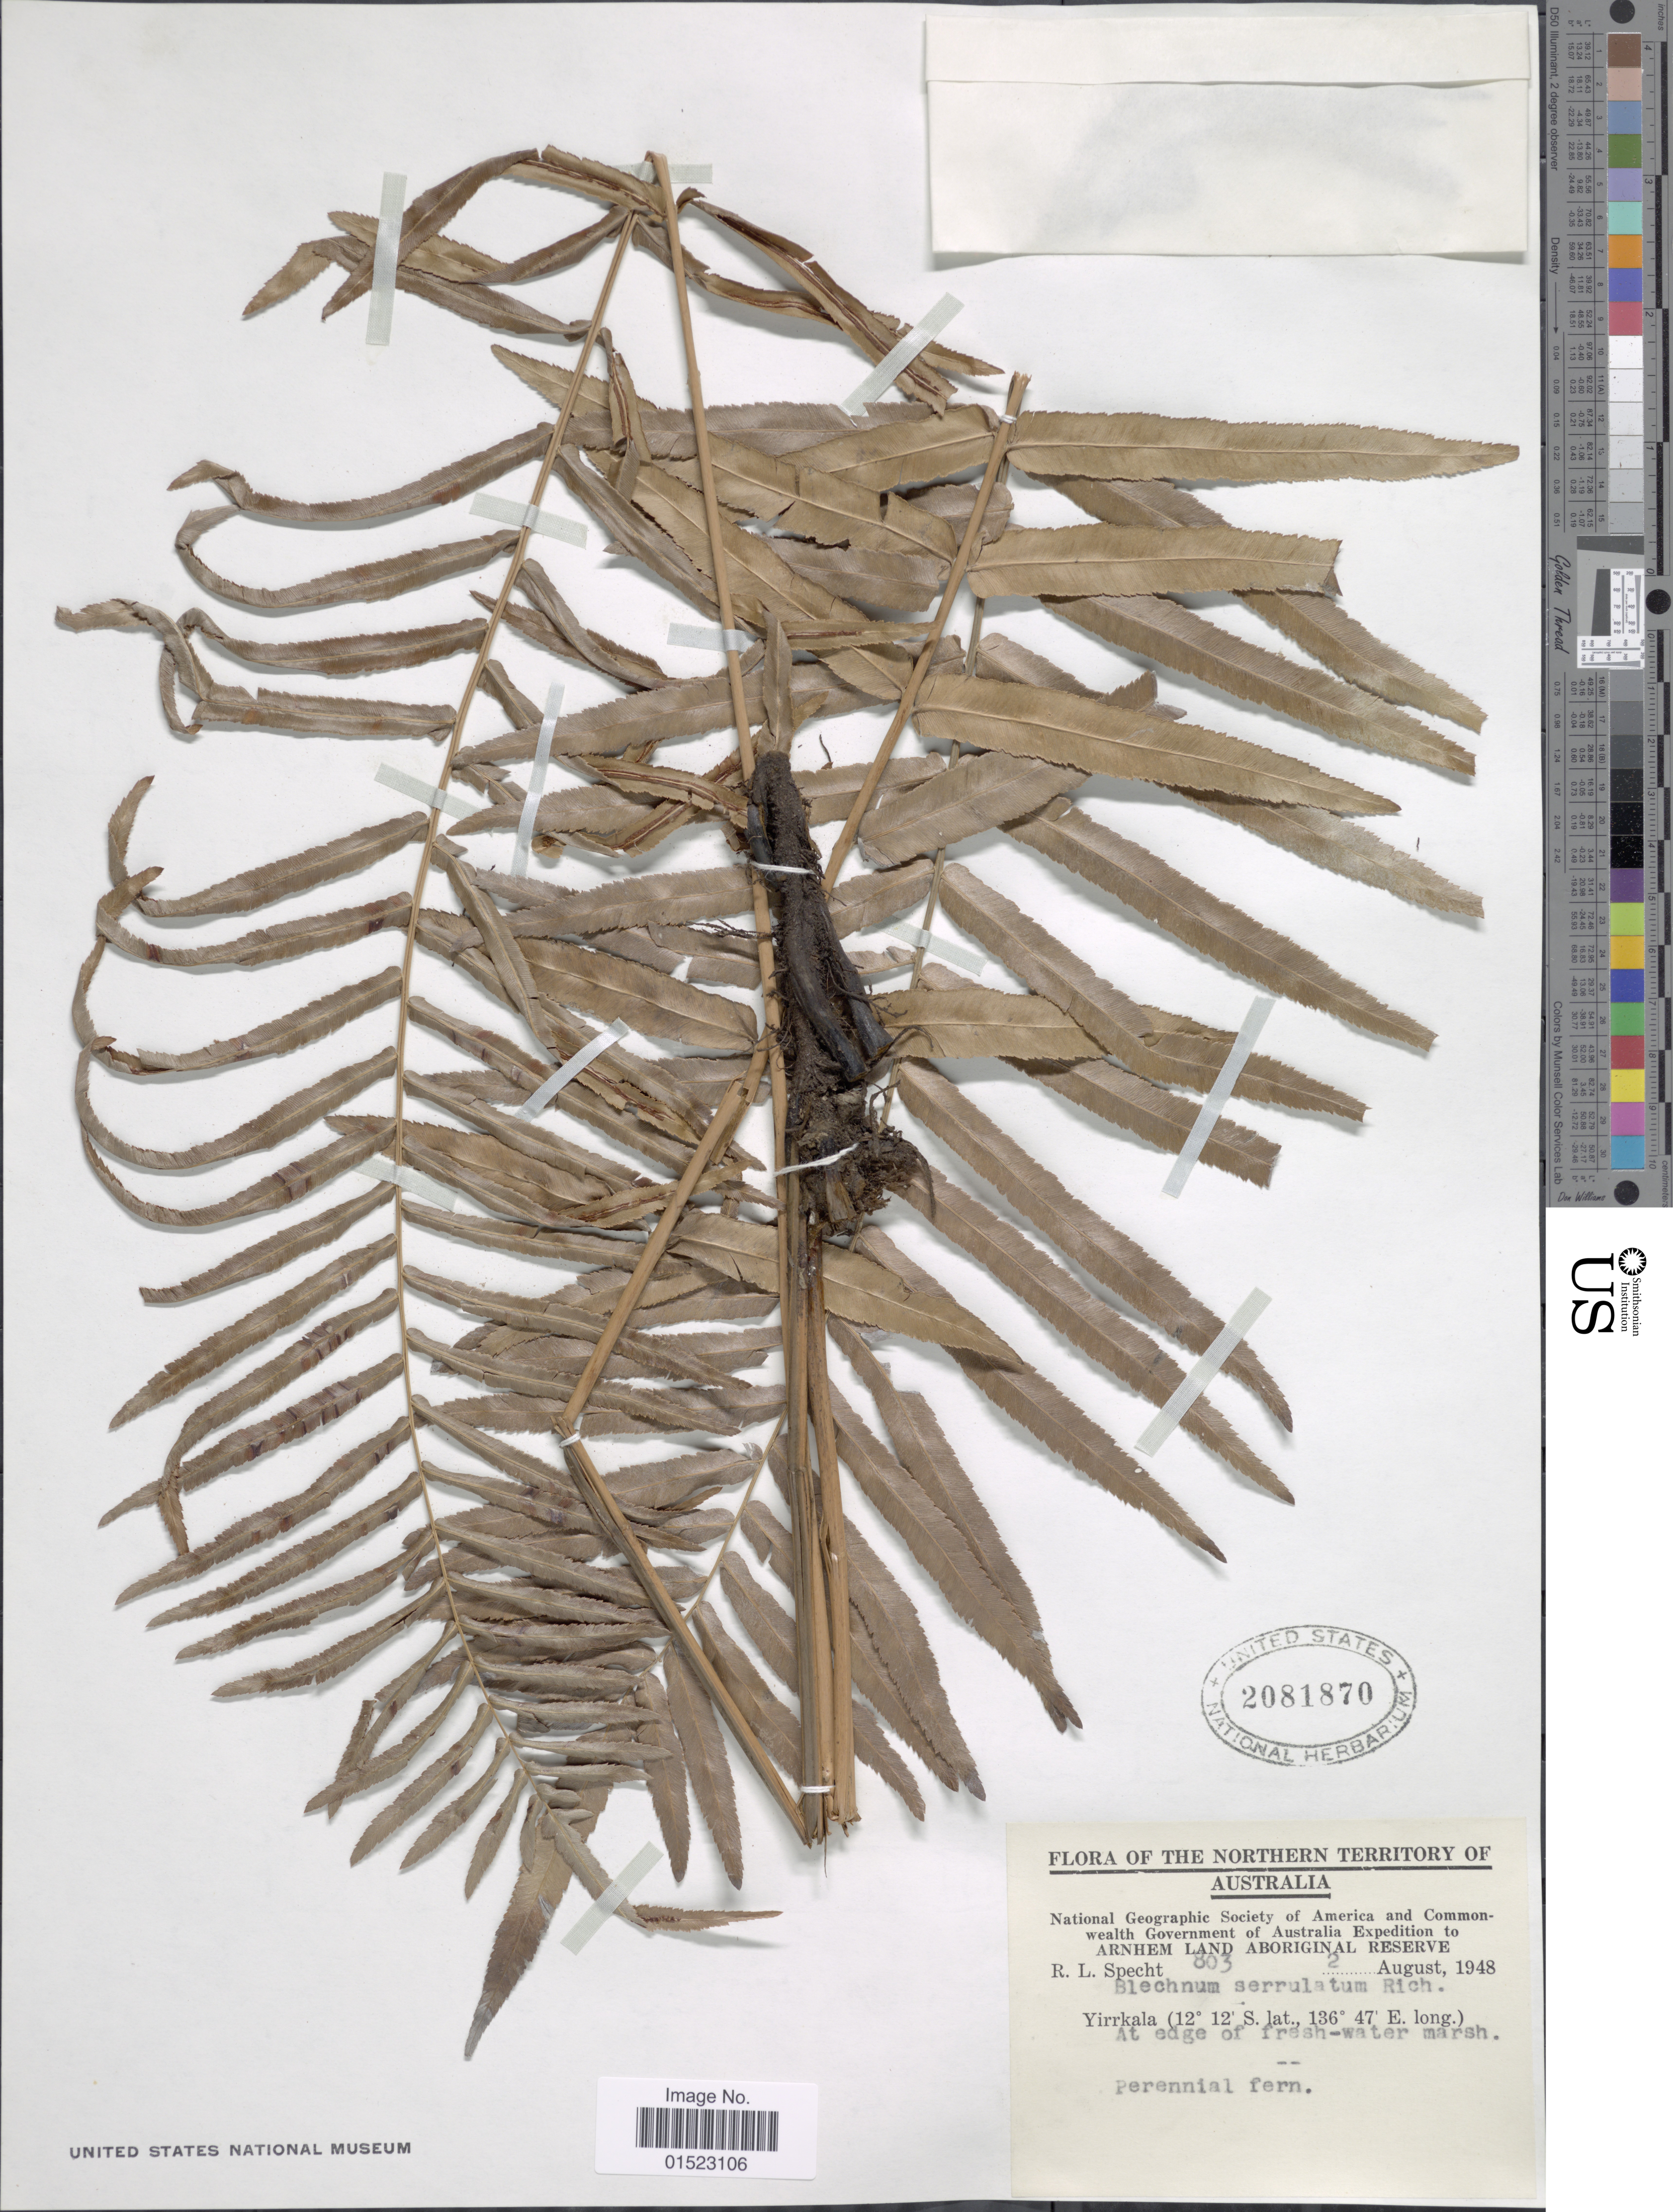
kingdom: Plantae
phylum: Tracheophyta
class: Polypodiopsida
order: Polypodiales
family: Blechnaceae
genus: Telmatoblechnum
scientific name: Telmatoblechnum serrulatum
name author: (Rich.) Perrie et al.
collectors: R. L. Specht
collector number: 803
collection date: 1949-08-02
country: Australia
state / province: Northern Territory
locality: Yirrkala, At edge of fresh-water marsh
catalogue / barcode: US 2081870